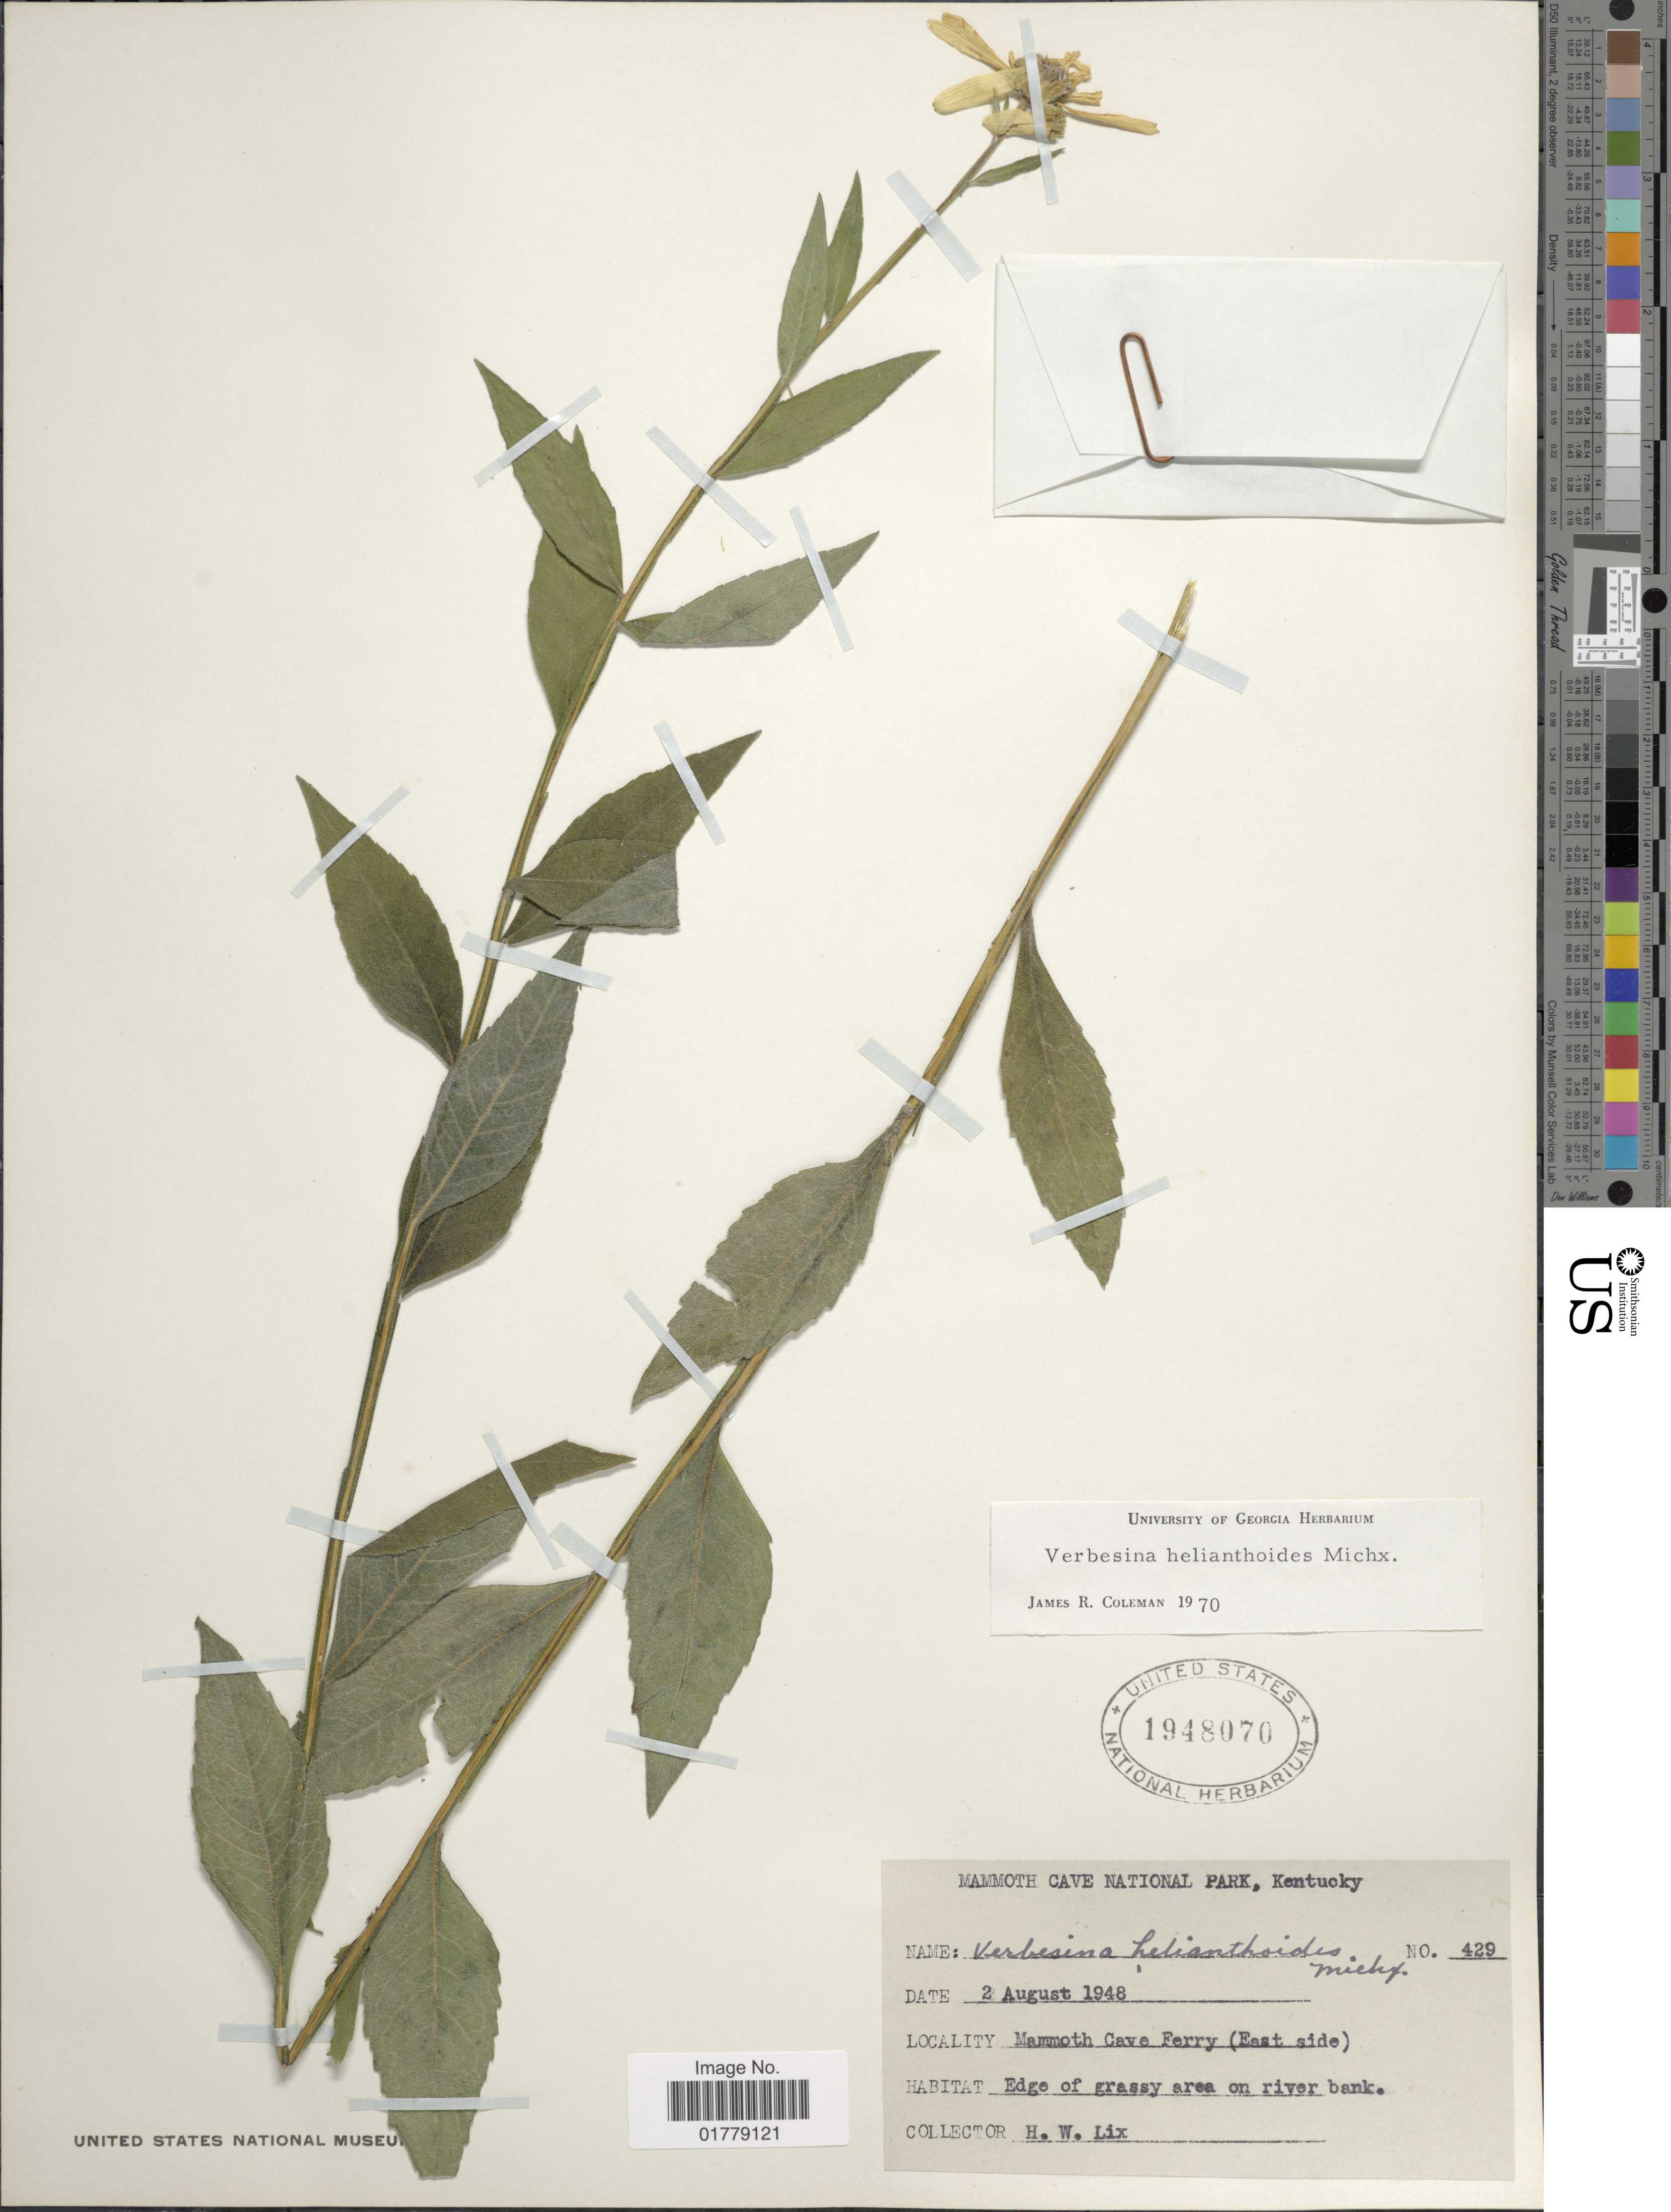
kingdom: Plantae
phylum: Tracheophyta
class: Magnoliopsida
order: Asterales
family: Asteraceae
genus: Verbesina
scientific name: Verbesina helianthoides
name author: Hook. & Arn. in Hook.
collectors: H. W. Lix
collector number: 429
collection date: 1948-08-02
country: United States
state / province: Kentucky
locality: Mammoth Cave National Park, Kentucky. Mammoth Cave Ferry (East side)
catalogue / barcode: US 1948070